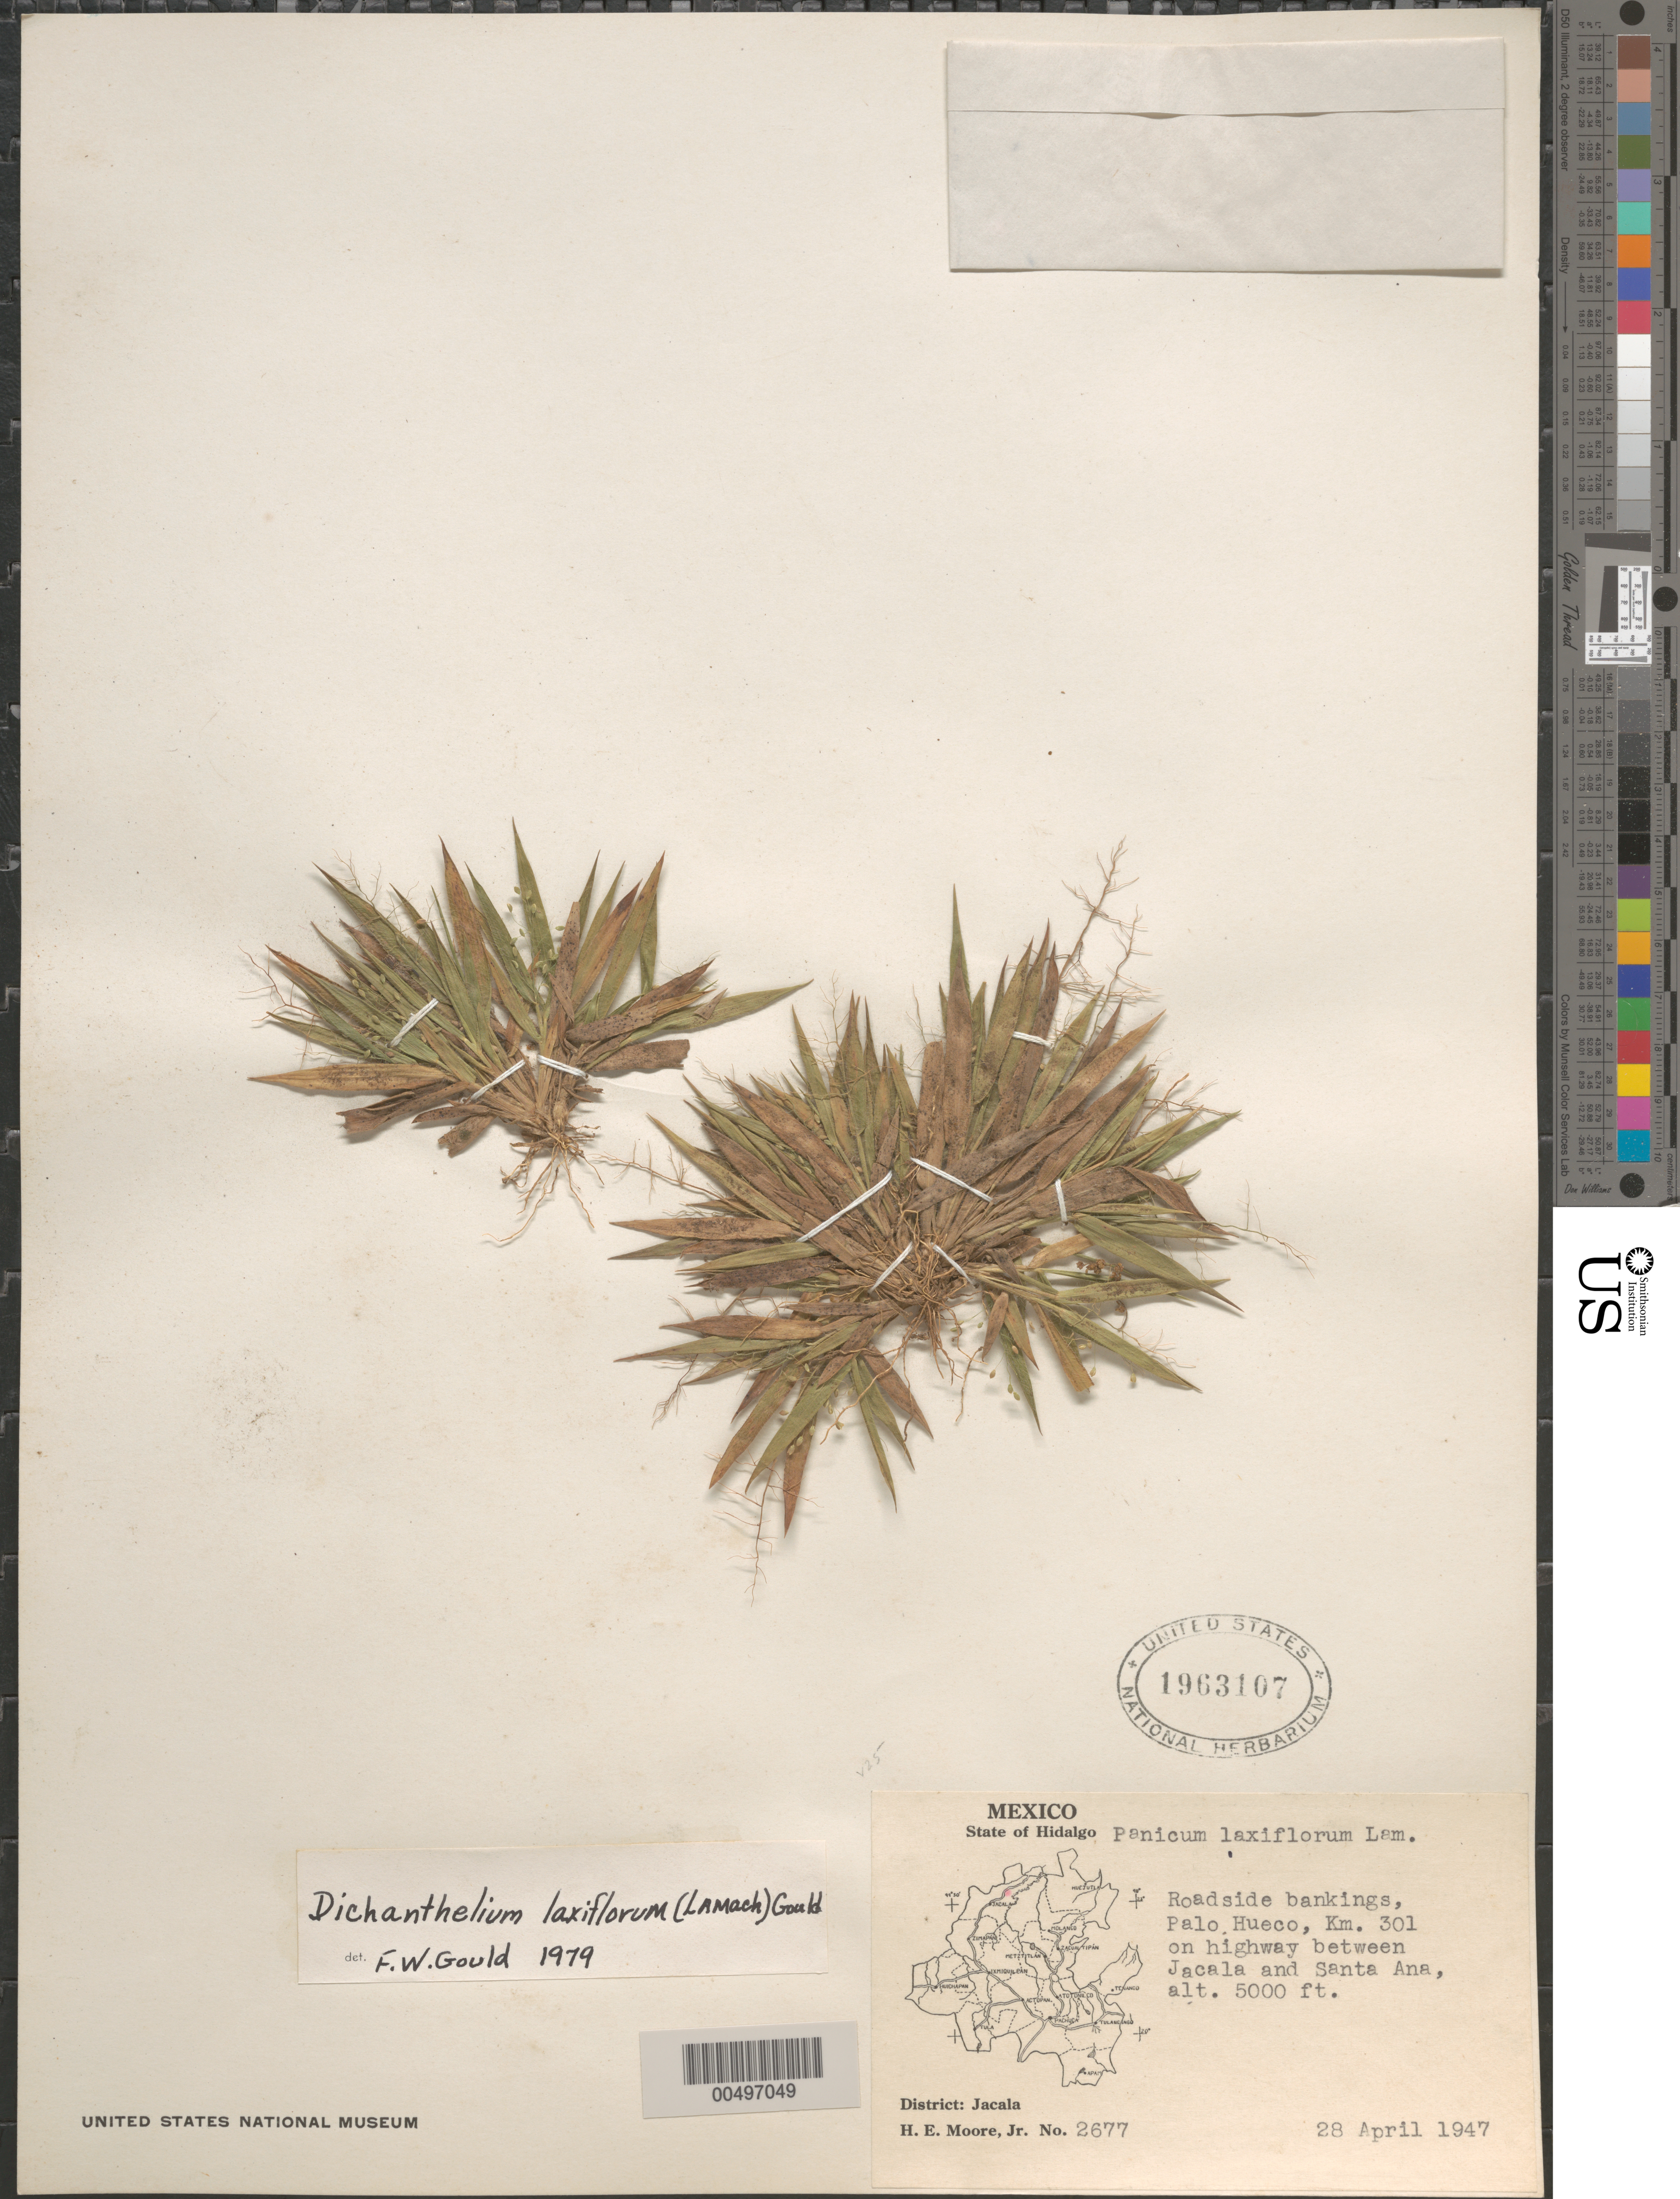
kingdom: Plantae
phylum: Tracheophyta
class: Liliopsida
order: Poales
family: Poaceae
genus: Dichanthelium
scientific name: Dichanthelium laxiflorum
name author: (Lam.) Gould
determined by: Gould, F. W.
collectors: H. E. Moore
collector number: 2677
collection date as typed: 28 Apr 1947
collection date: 1947-04-28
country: Mexico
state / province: Hidalgo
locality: Palo Hueco, km 301 on hwy between Jacala & Santa Ana, Dist: Jacala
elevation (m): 1524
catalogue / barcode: US 1963107